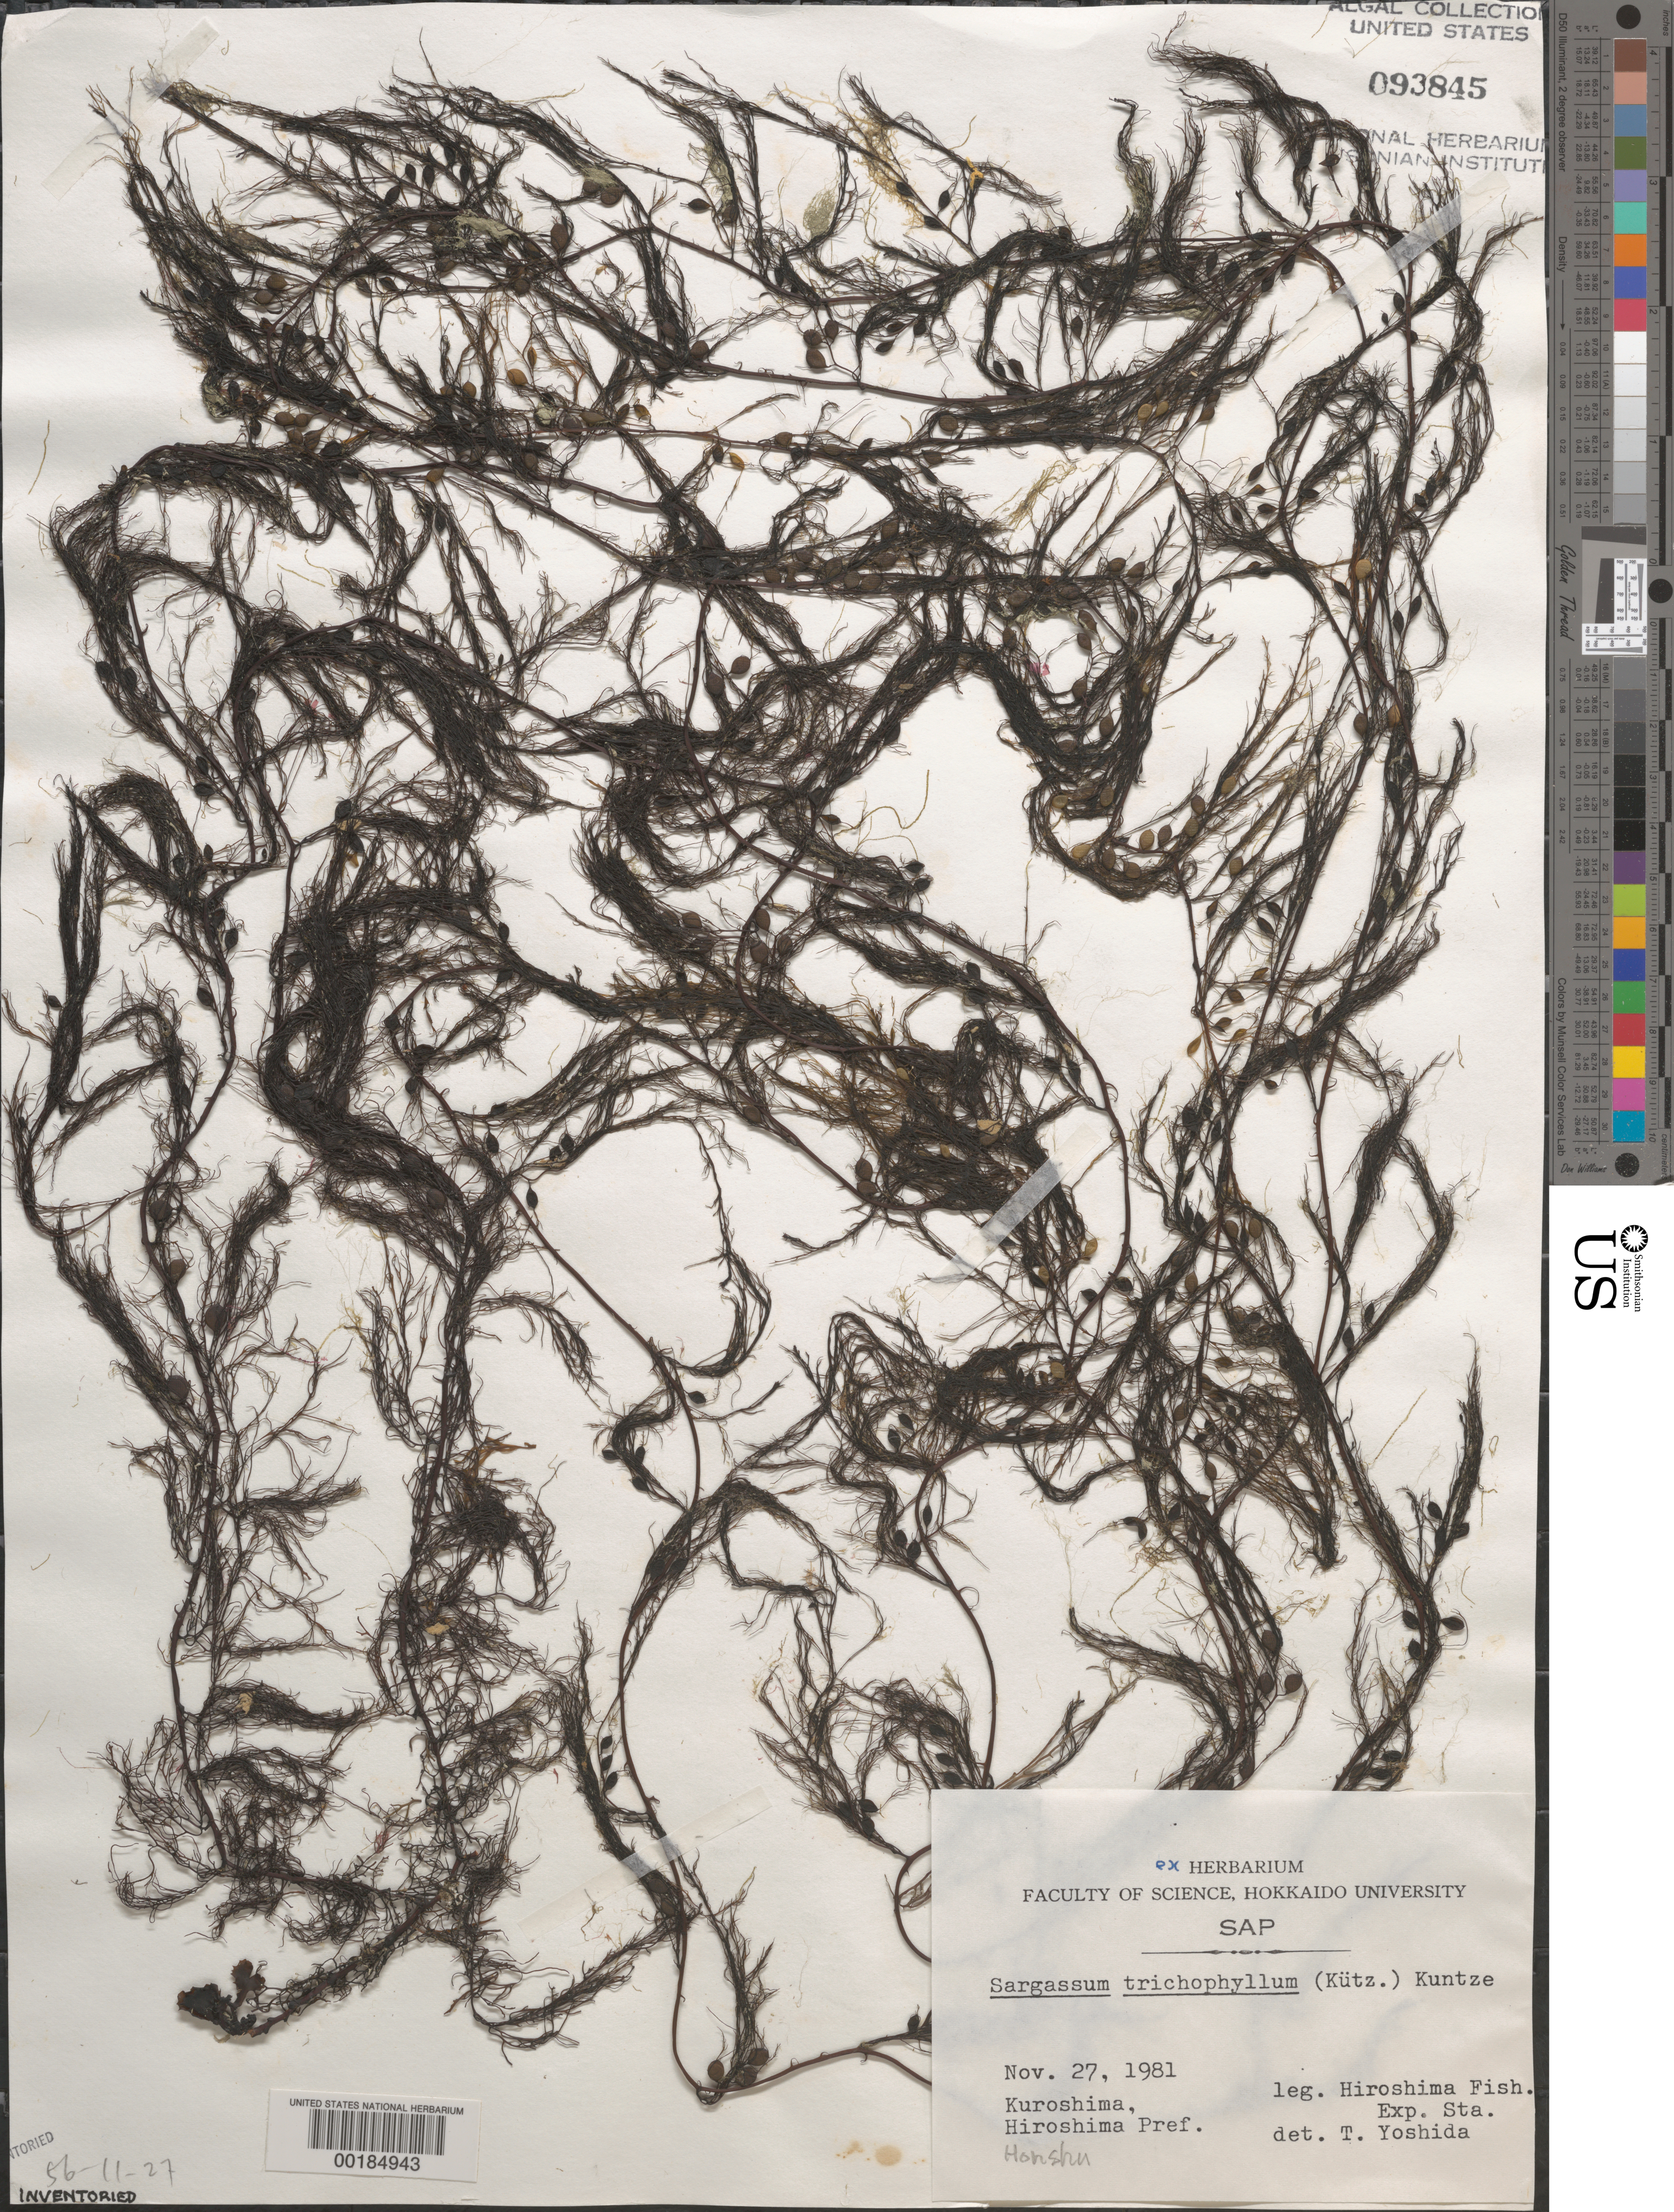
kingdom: Chromista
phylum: Ochrophyta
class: Phaeophyceae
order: Fucales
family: Sargassaceae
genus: Sargassum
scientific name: Sargassum trichophyllum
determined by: Yoshida, T.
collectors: Hiroshima Fisheries Exp. Sta.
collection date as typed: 27 Nov 1981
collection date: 1981-11-27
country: Japan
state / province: Hirosima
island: Honshu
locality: Kuroshima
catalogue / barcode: US 93845